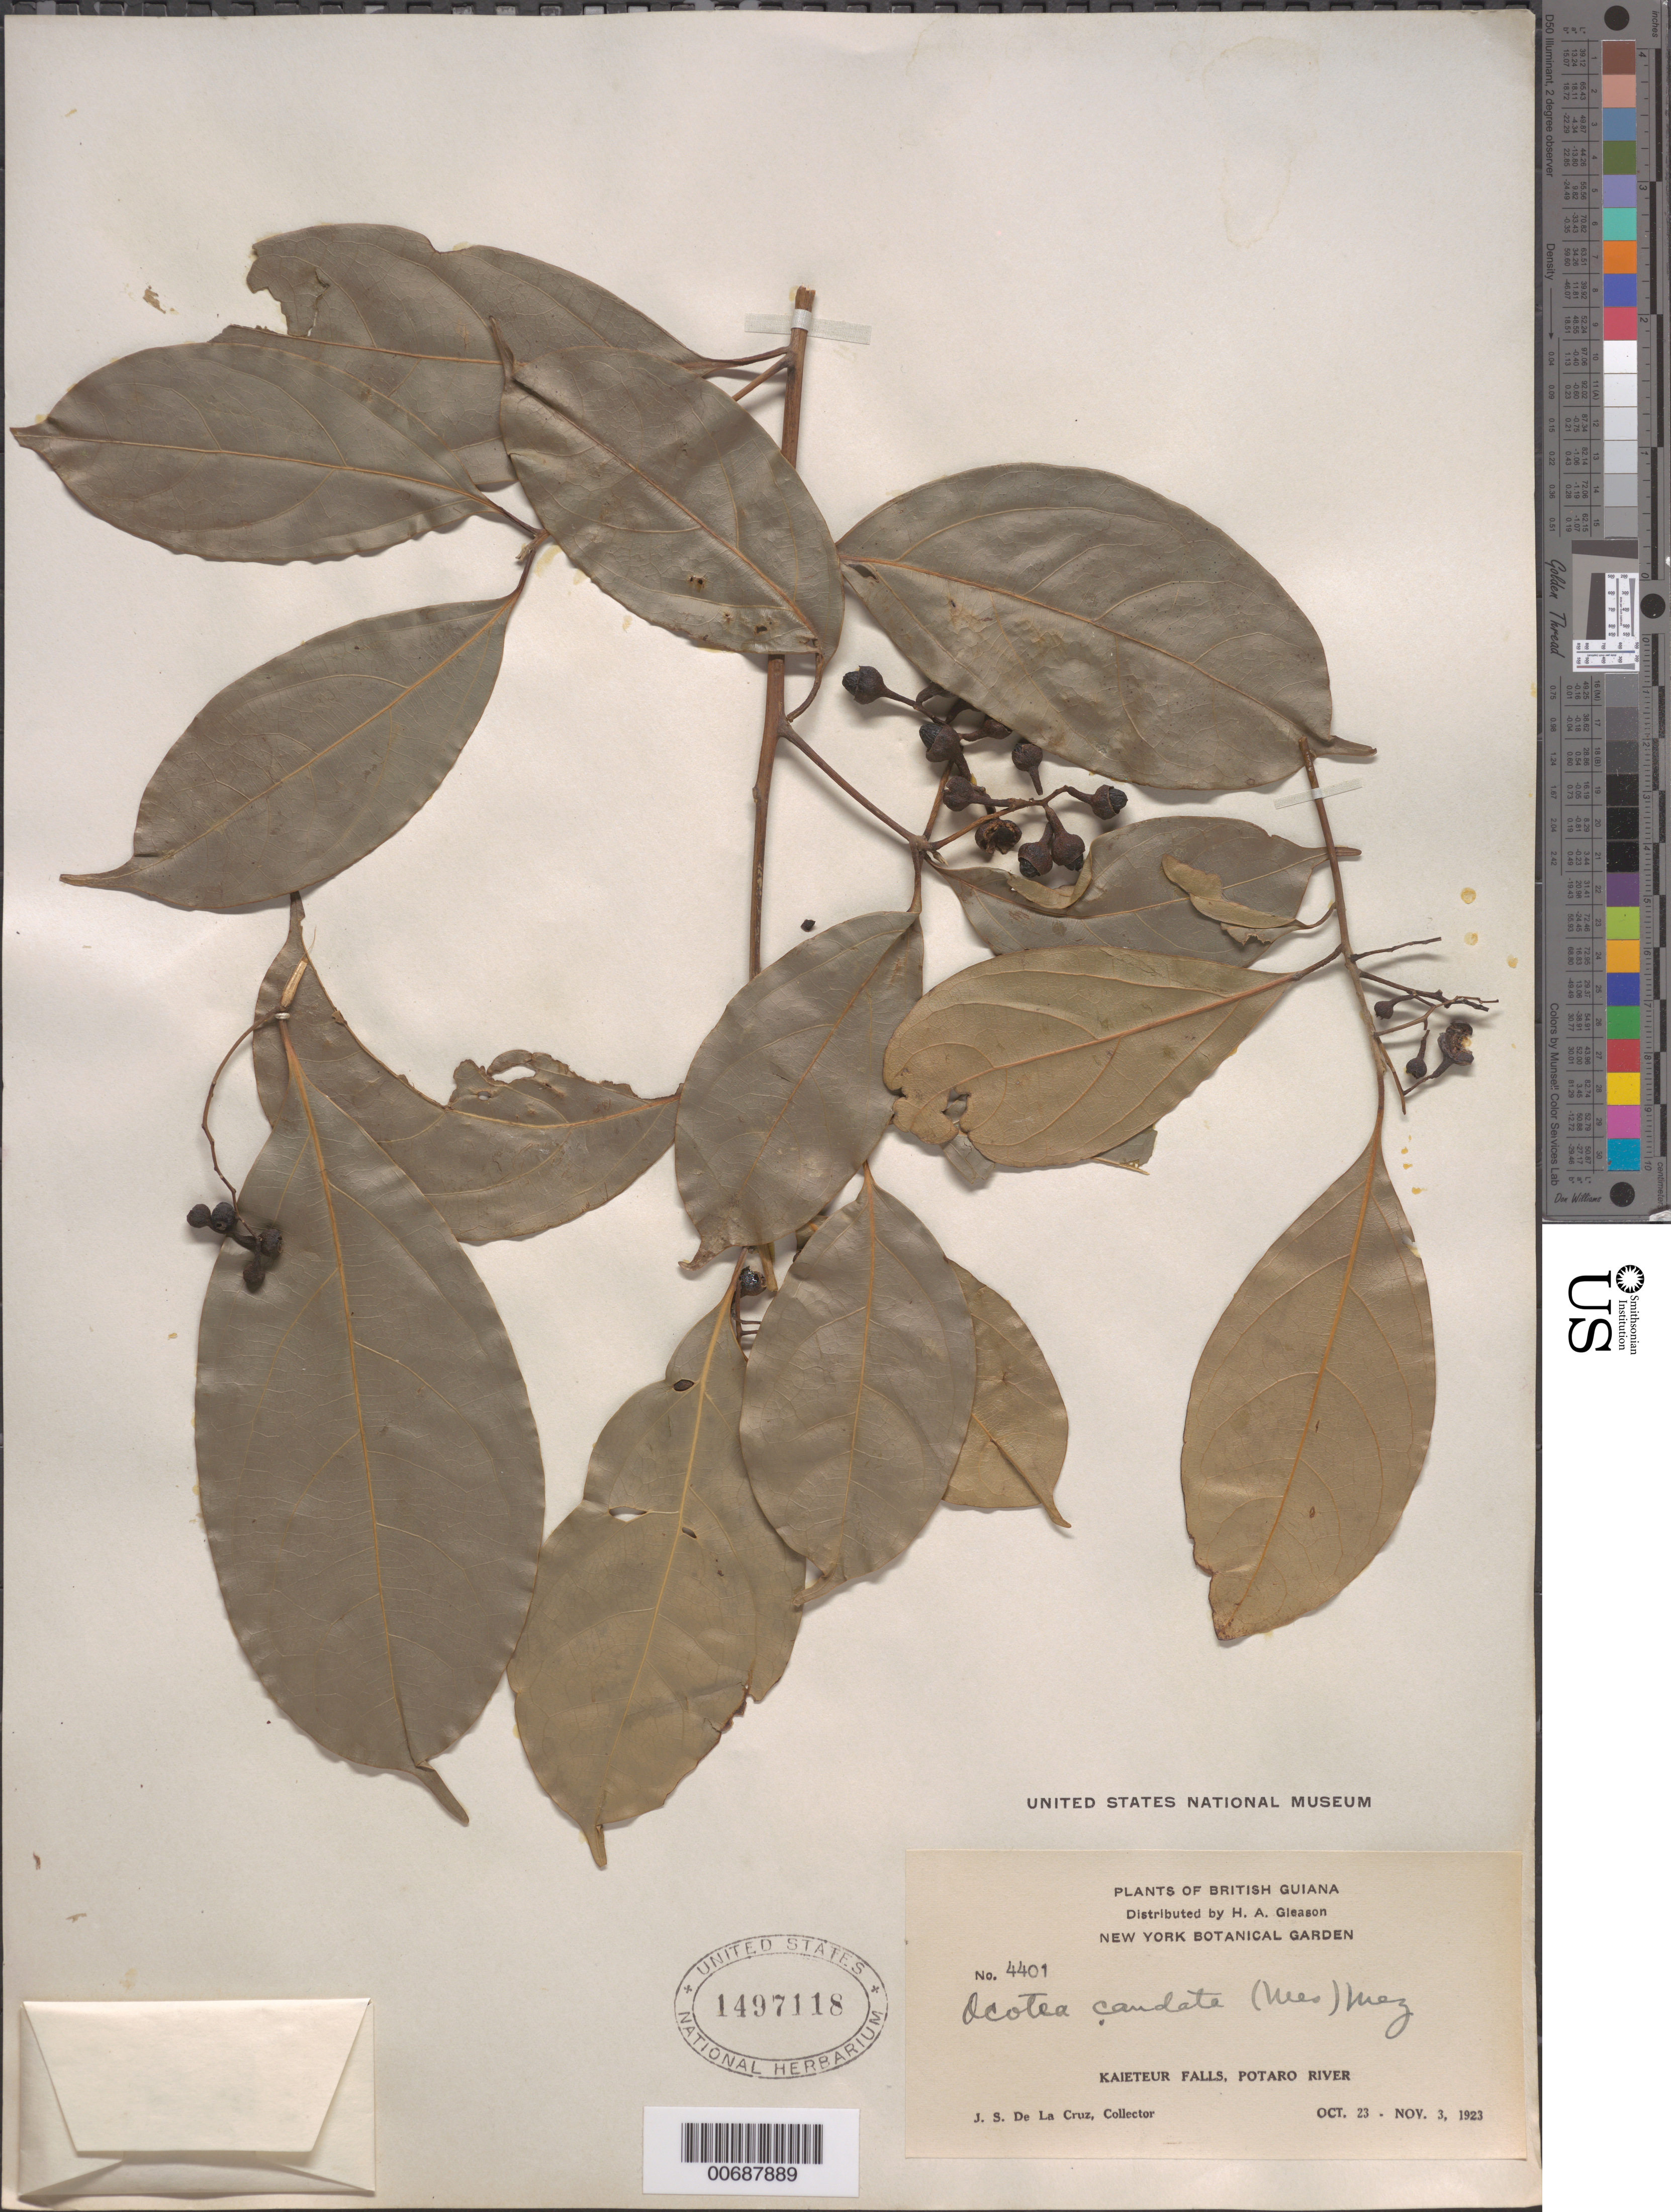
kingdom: Plantae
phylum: Tracheophyta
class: Magnoliopsida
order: Laurales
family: Lauraceae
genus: Ocotea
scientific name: Ocotea caudata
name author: (Nees) Mez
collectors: J. S. de la Cruz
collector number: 4401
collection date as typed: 23-Oct-23 to 3-Nov-23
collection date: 1923-10-23/1923-11-03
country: Guyana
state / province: Potaro-Siparuni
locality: Kaieteur Falls, Potaro R.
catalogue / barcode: US 1497118